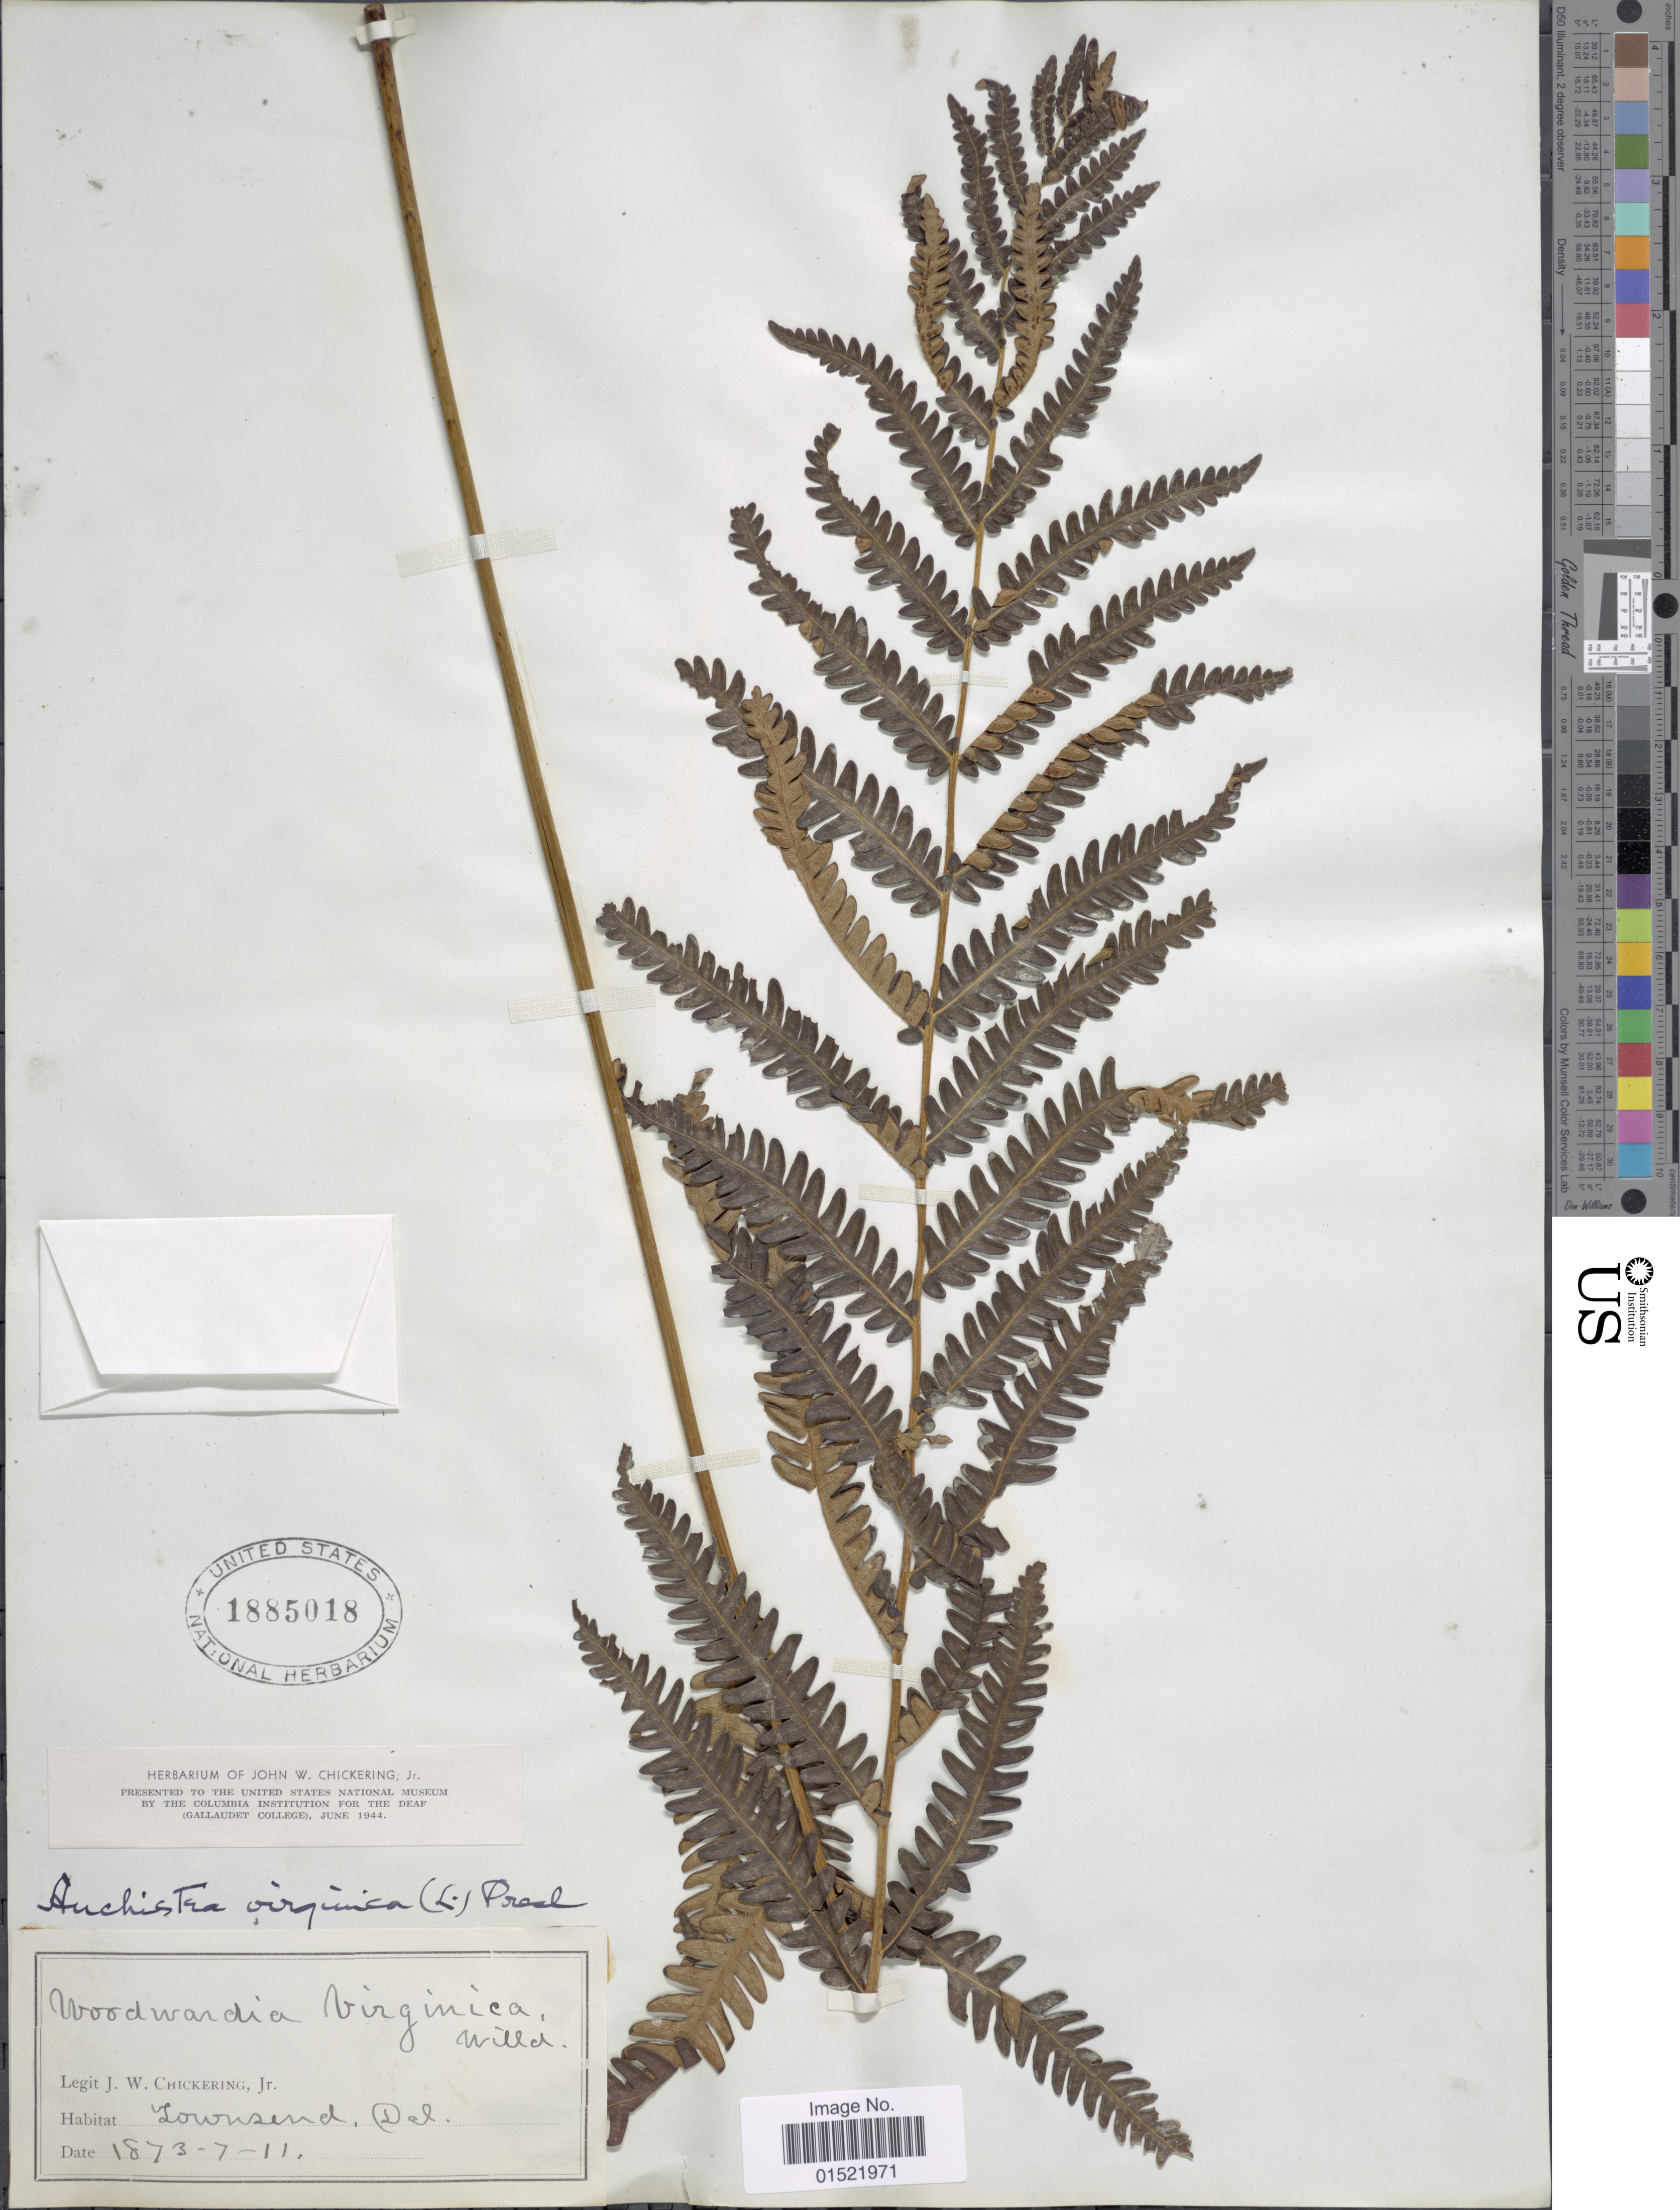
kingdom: Plantae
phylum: Tracheophyta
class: Polypodiopsida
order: Polypodiales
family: Blechnaceae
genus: Woodwardia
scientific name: Woodwardia virginica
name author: (L.) R.M. Sm.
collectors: J. W. Chickering Jr.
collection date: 1873-11-07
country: United States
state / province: Delaware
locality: Townsend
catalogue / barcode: US 1885018